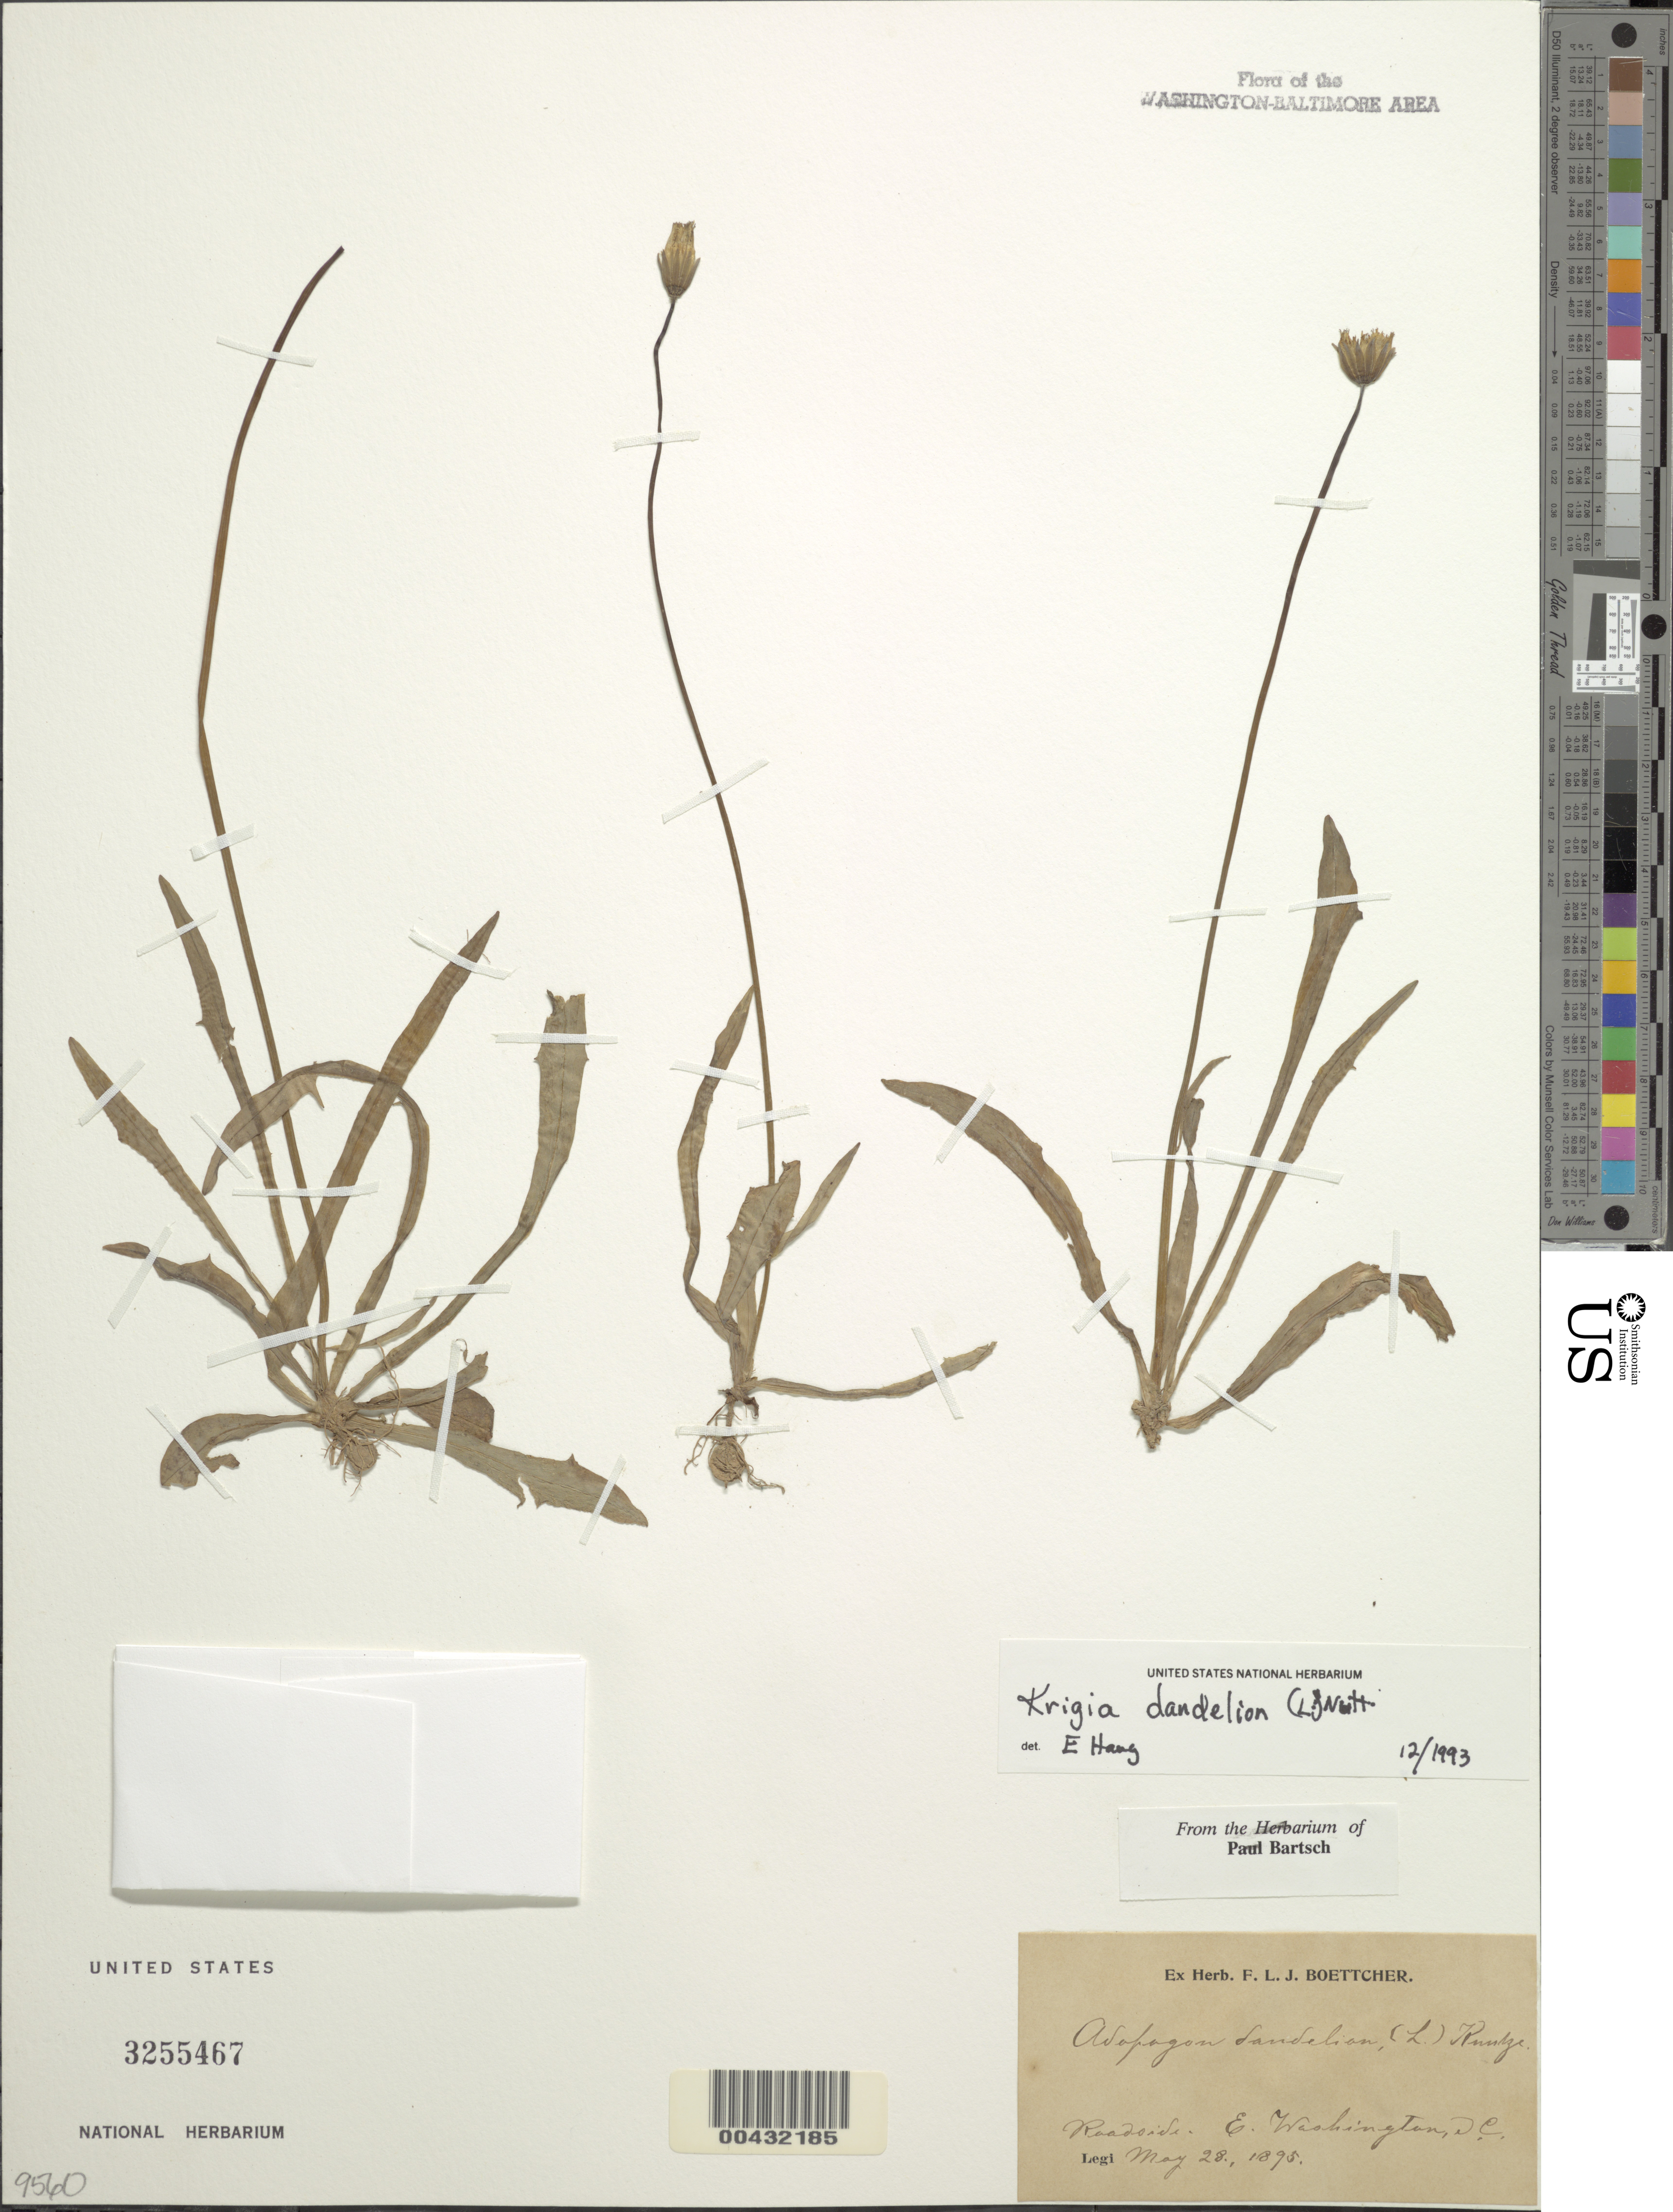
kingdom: Plantae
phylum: Tracheophyta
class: Magnoliopsida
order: Asterales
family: Asteraceae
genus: Krigia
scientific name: Krigia dandelion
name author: (L.) Nutt.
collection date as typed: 28 May 1895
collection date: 1895-05-28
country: United States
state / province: District of Columbia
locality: East Washington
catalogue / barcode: US 3255467